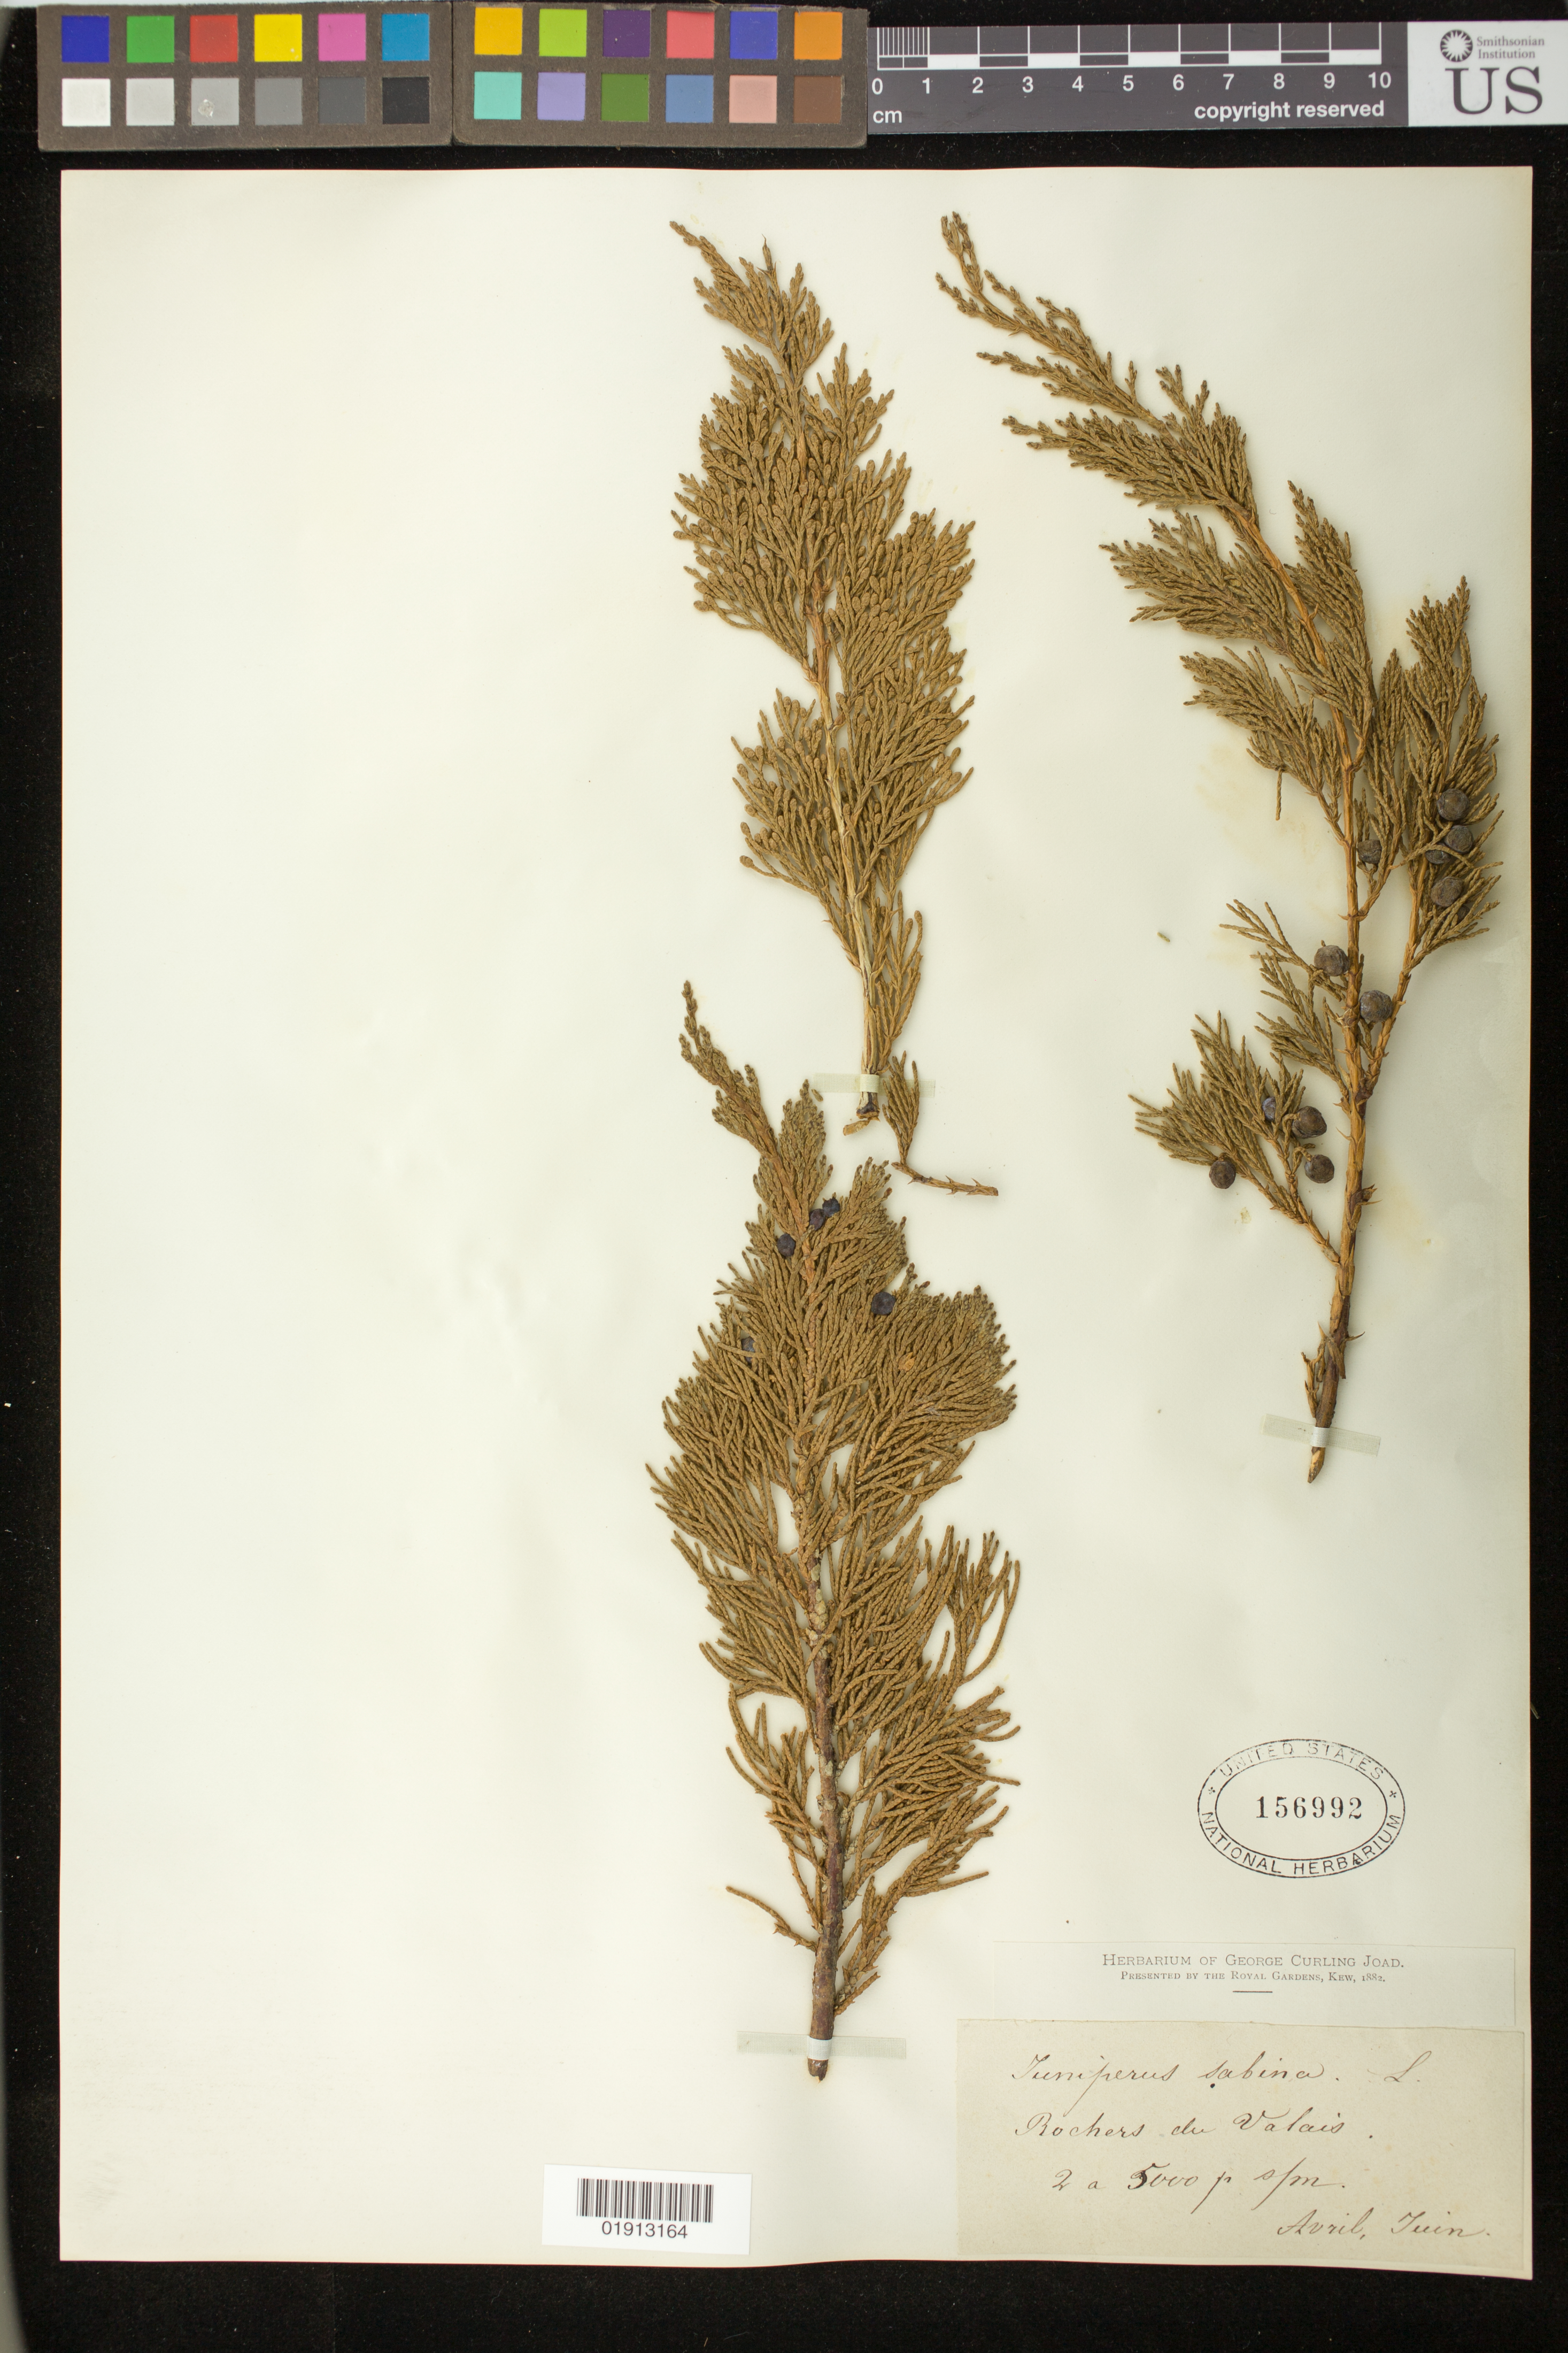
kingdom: Plantae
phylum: Tracheophyta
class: Pinopsida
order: Pinales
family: Cupressaceae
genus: Juniperus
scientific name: Juniperus sabina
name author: L.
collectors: ex herb. George Curling Joad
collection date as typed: Avril, Jun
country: Switzerland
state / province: Valais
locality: Rochers du Valais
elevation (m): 1524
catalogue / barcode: US 156992